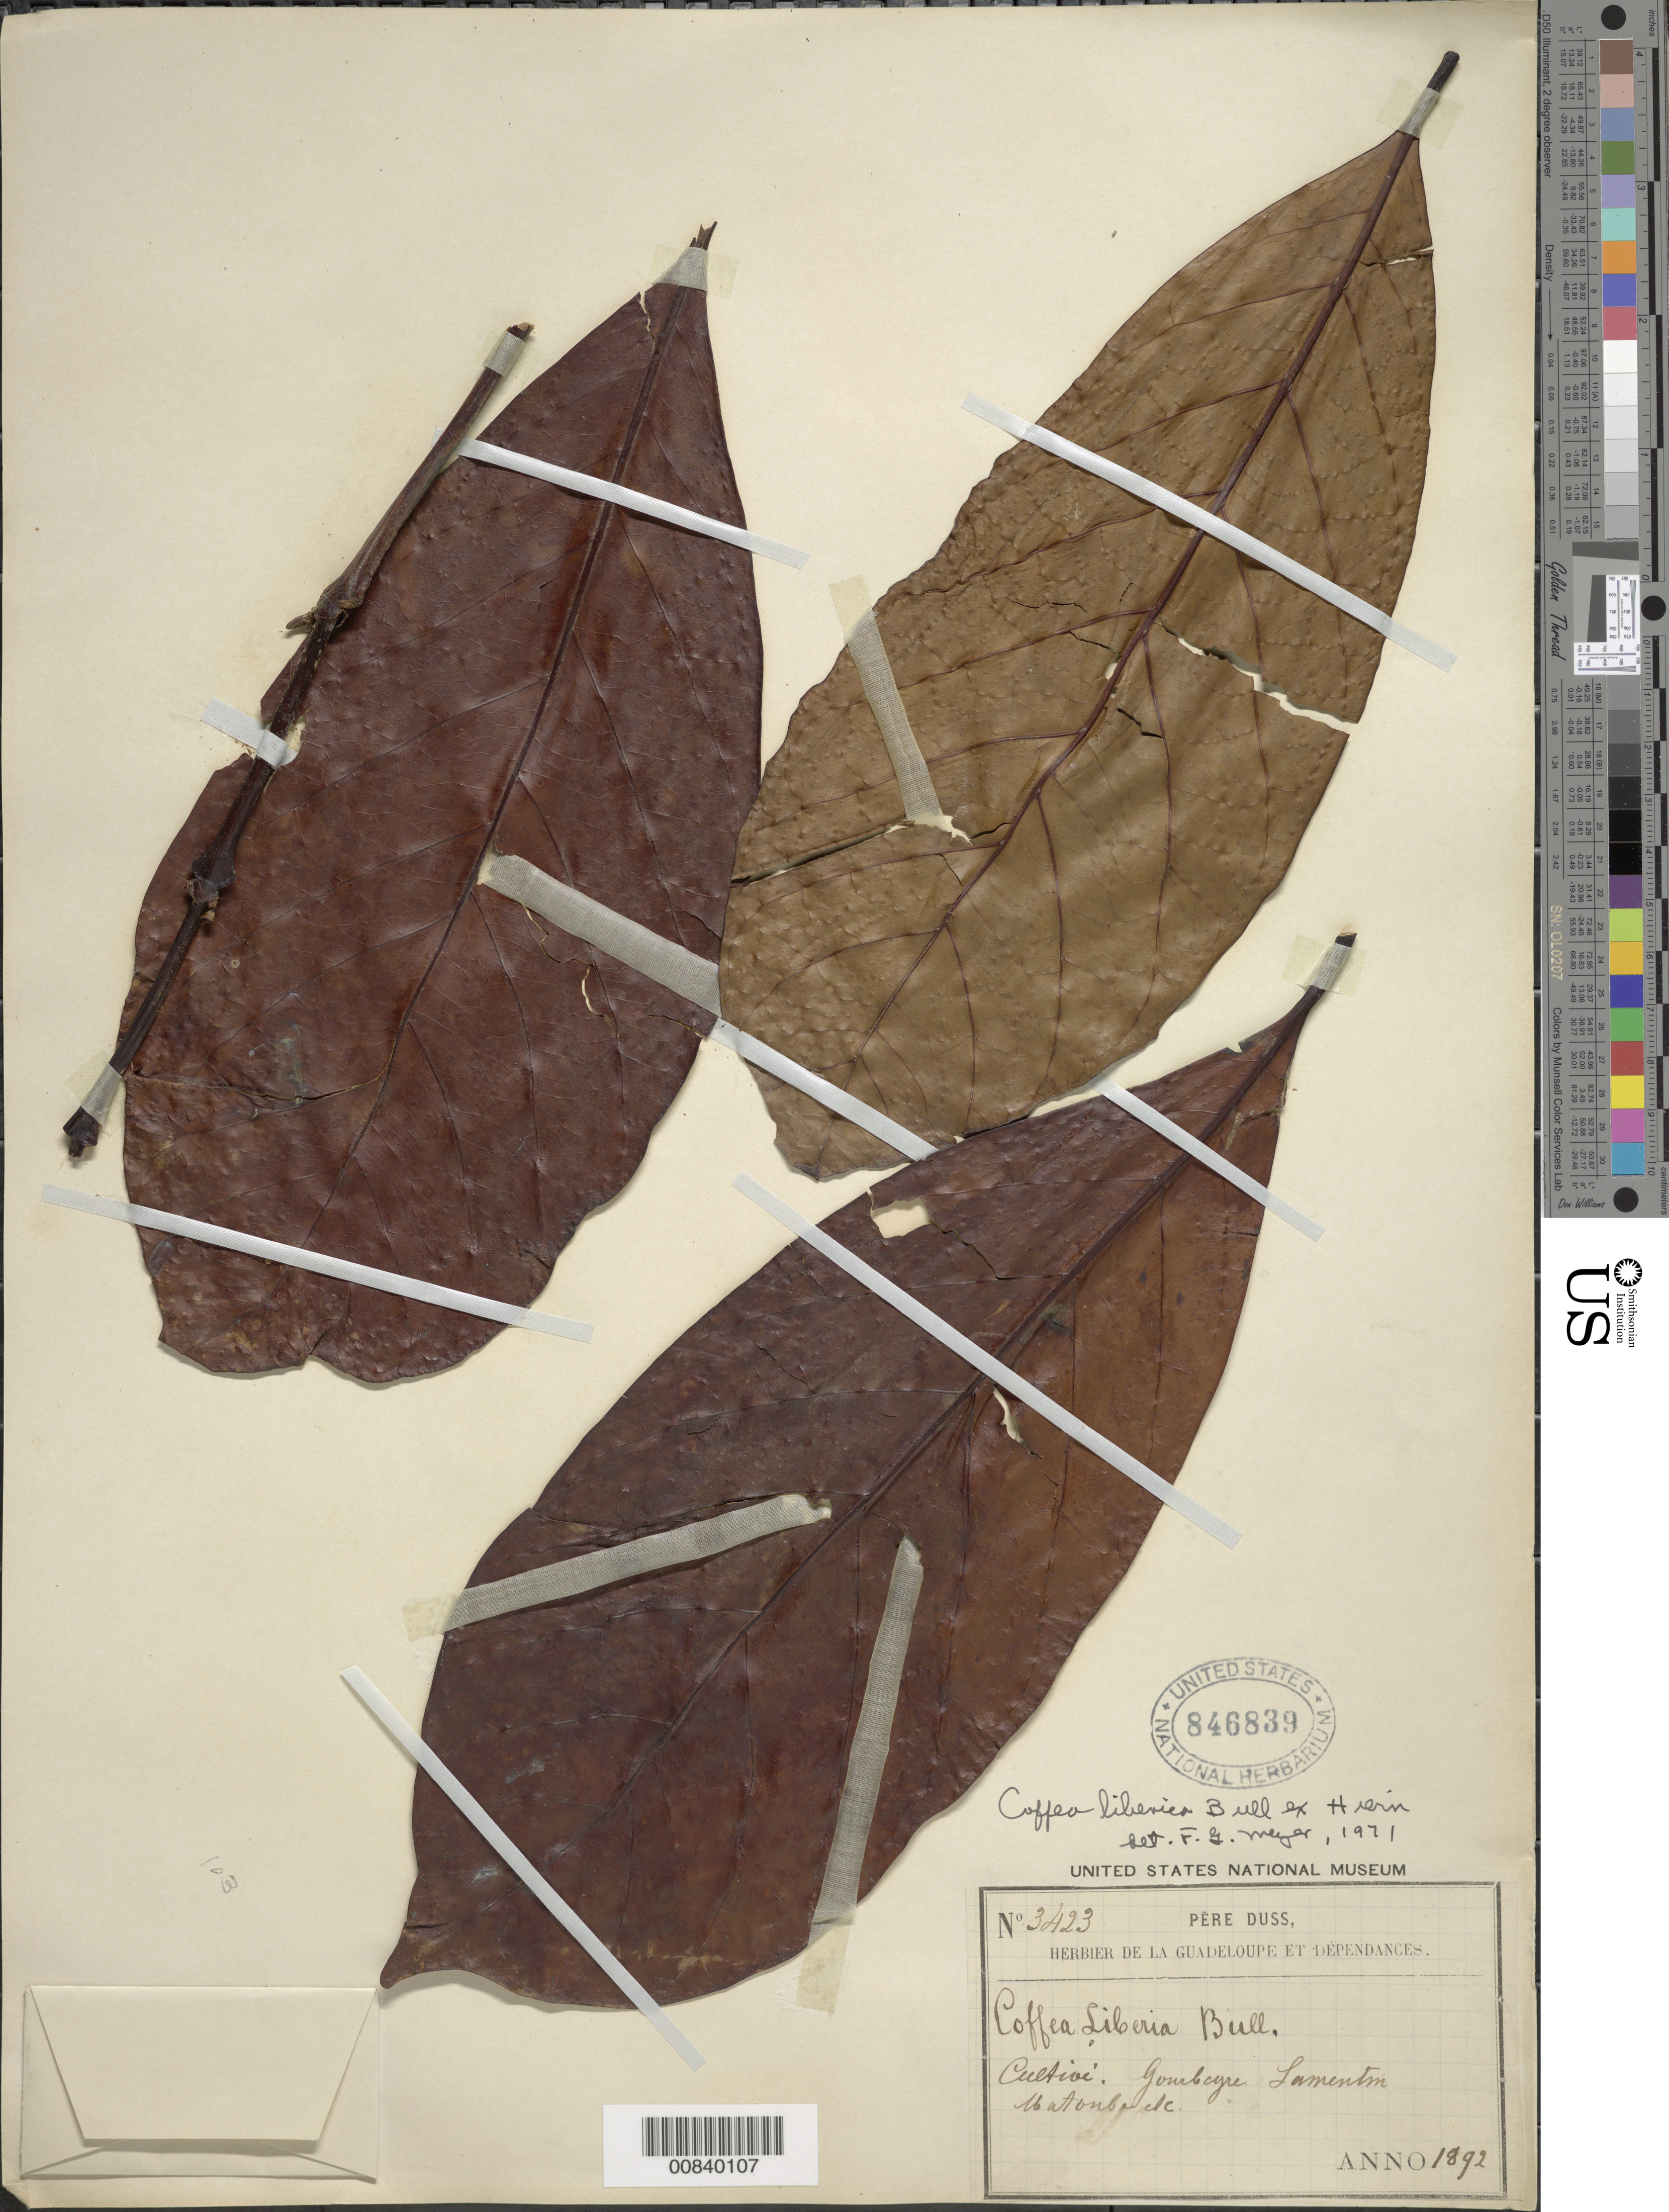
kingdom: Plantae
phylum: Tracheophyta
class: Magnoliopsida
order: Gentianales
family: Rubiaceae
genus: Coffea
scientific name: Coffea liberica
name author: Hiern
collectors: Père Duss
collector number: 3423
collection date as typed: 1892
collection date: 1892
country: Guadeloupe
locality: Matonbaelc (sp?)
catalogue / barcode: US 846839